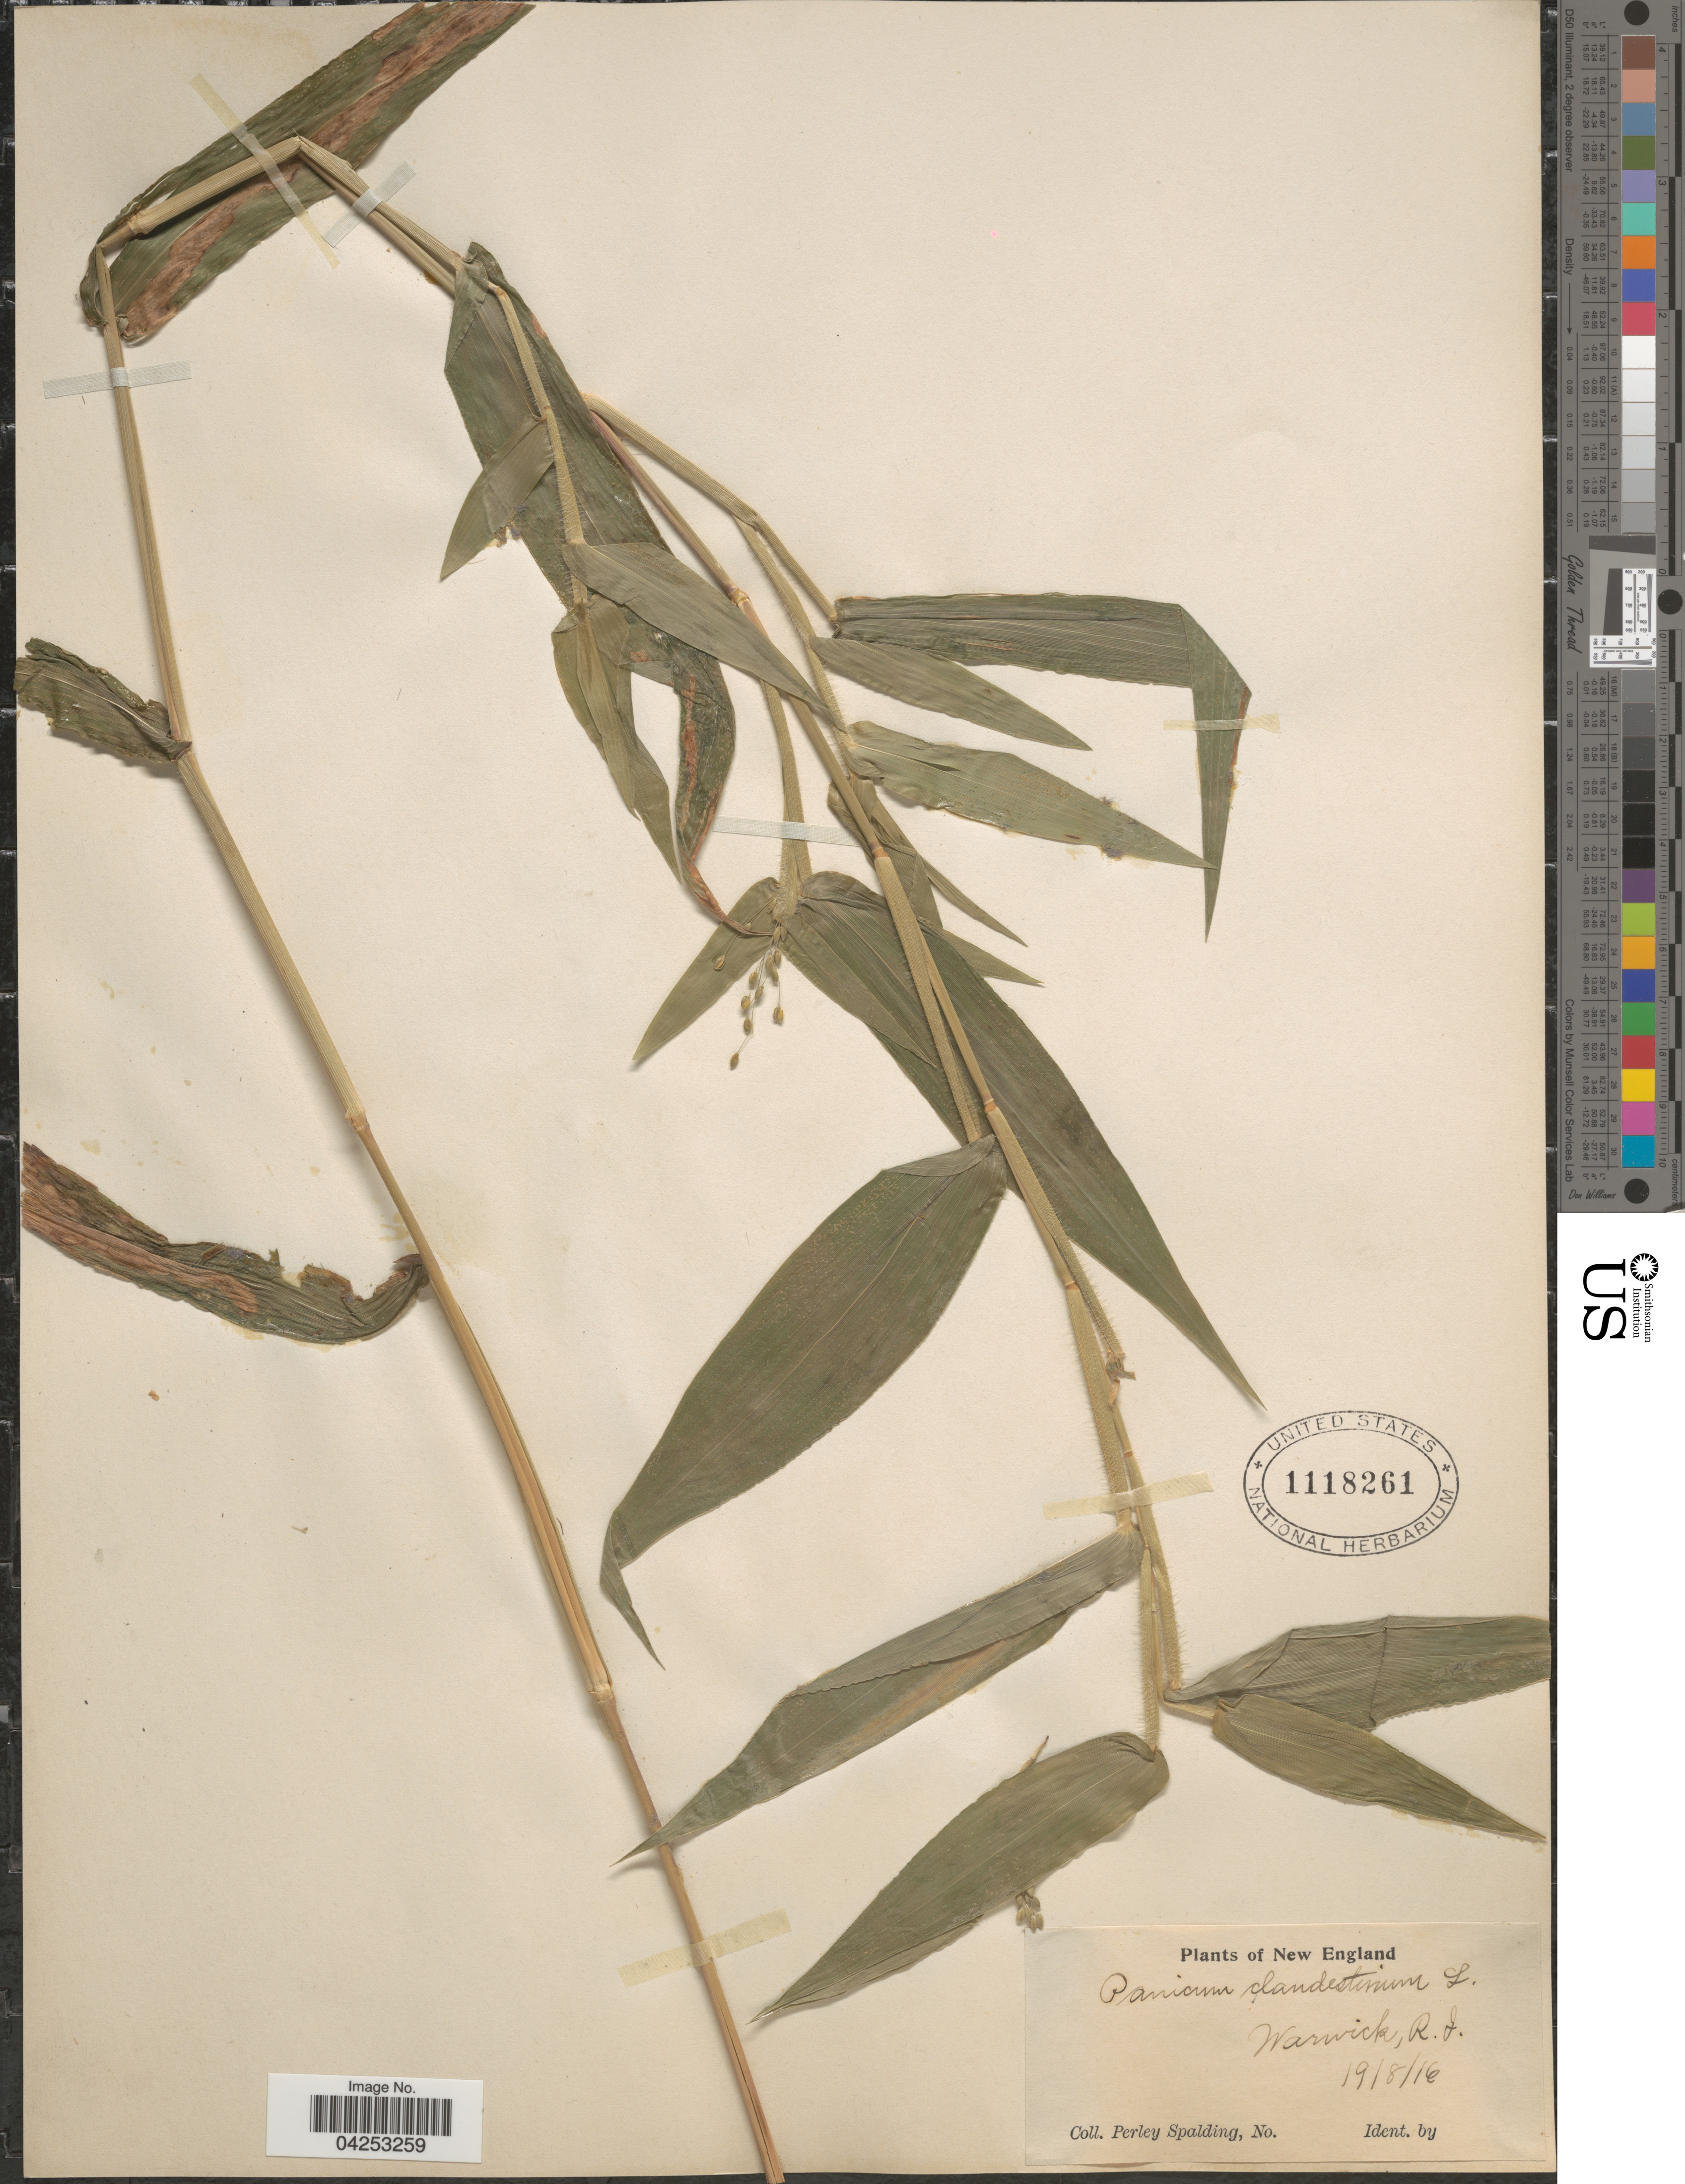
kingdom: Plantae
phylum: Tracheophyta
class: Liliopsida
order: Poales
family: Poaceae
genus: Dichanthelium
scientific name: Dichanthelium clandestinum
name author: (L.) Gould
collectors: P. Spalding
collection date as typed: Transcribed d/m/y: 19/8/16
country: United States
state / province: Rhode Island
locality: New England. Warnick.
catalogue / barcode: US 1118261